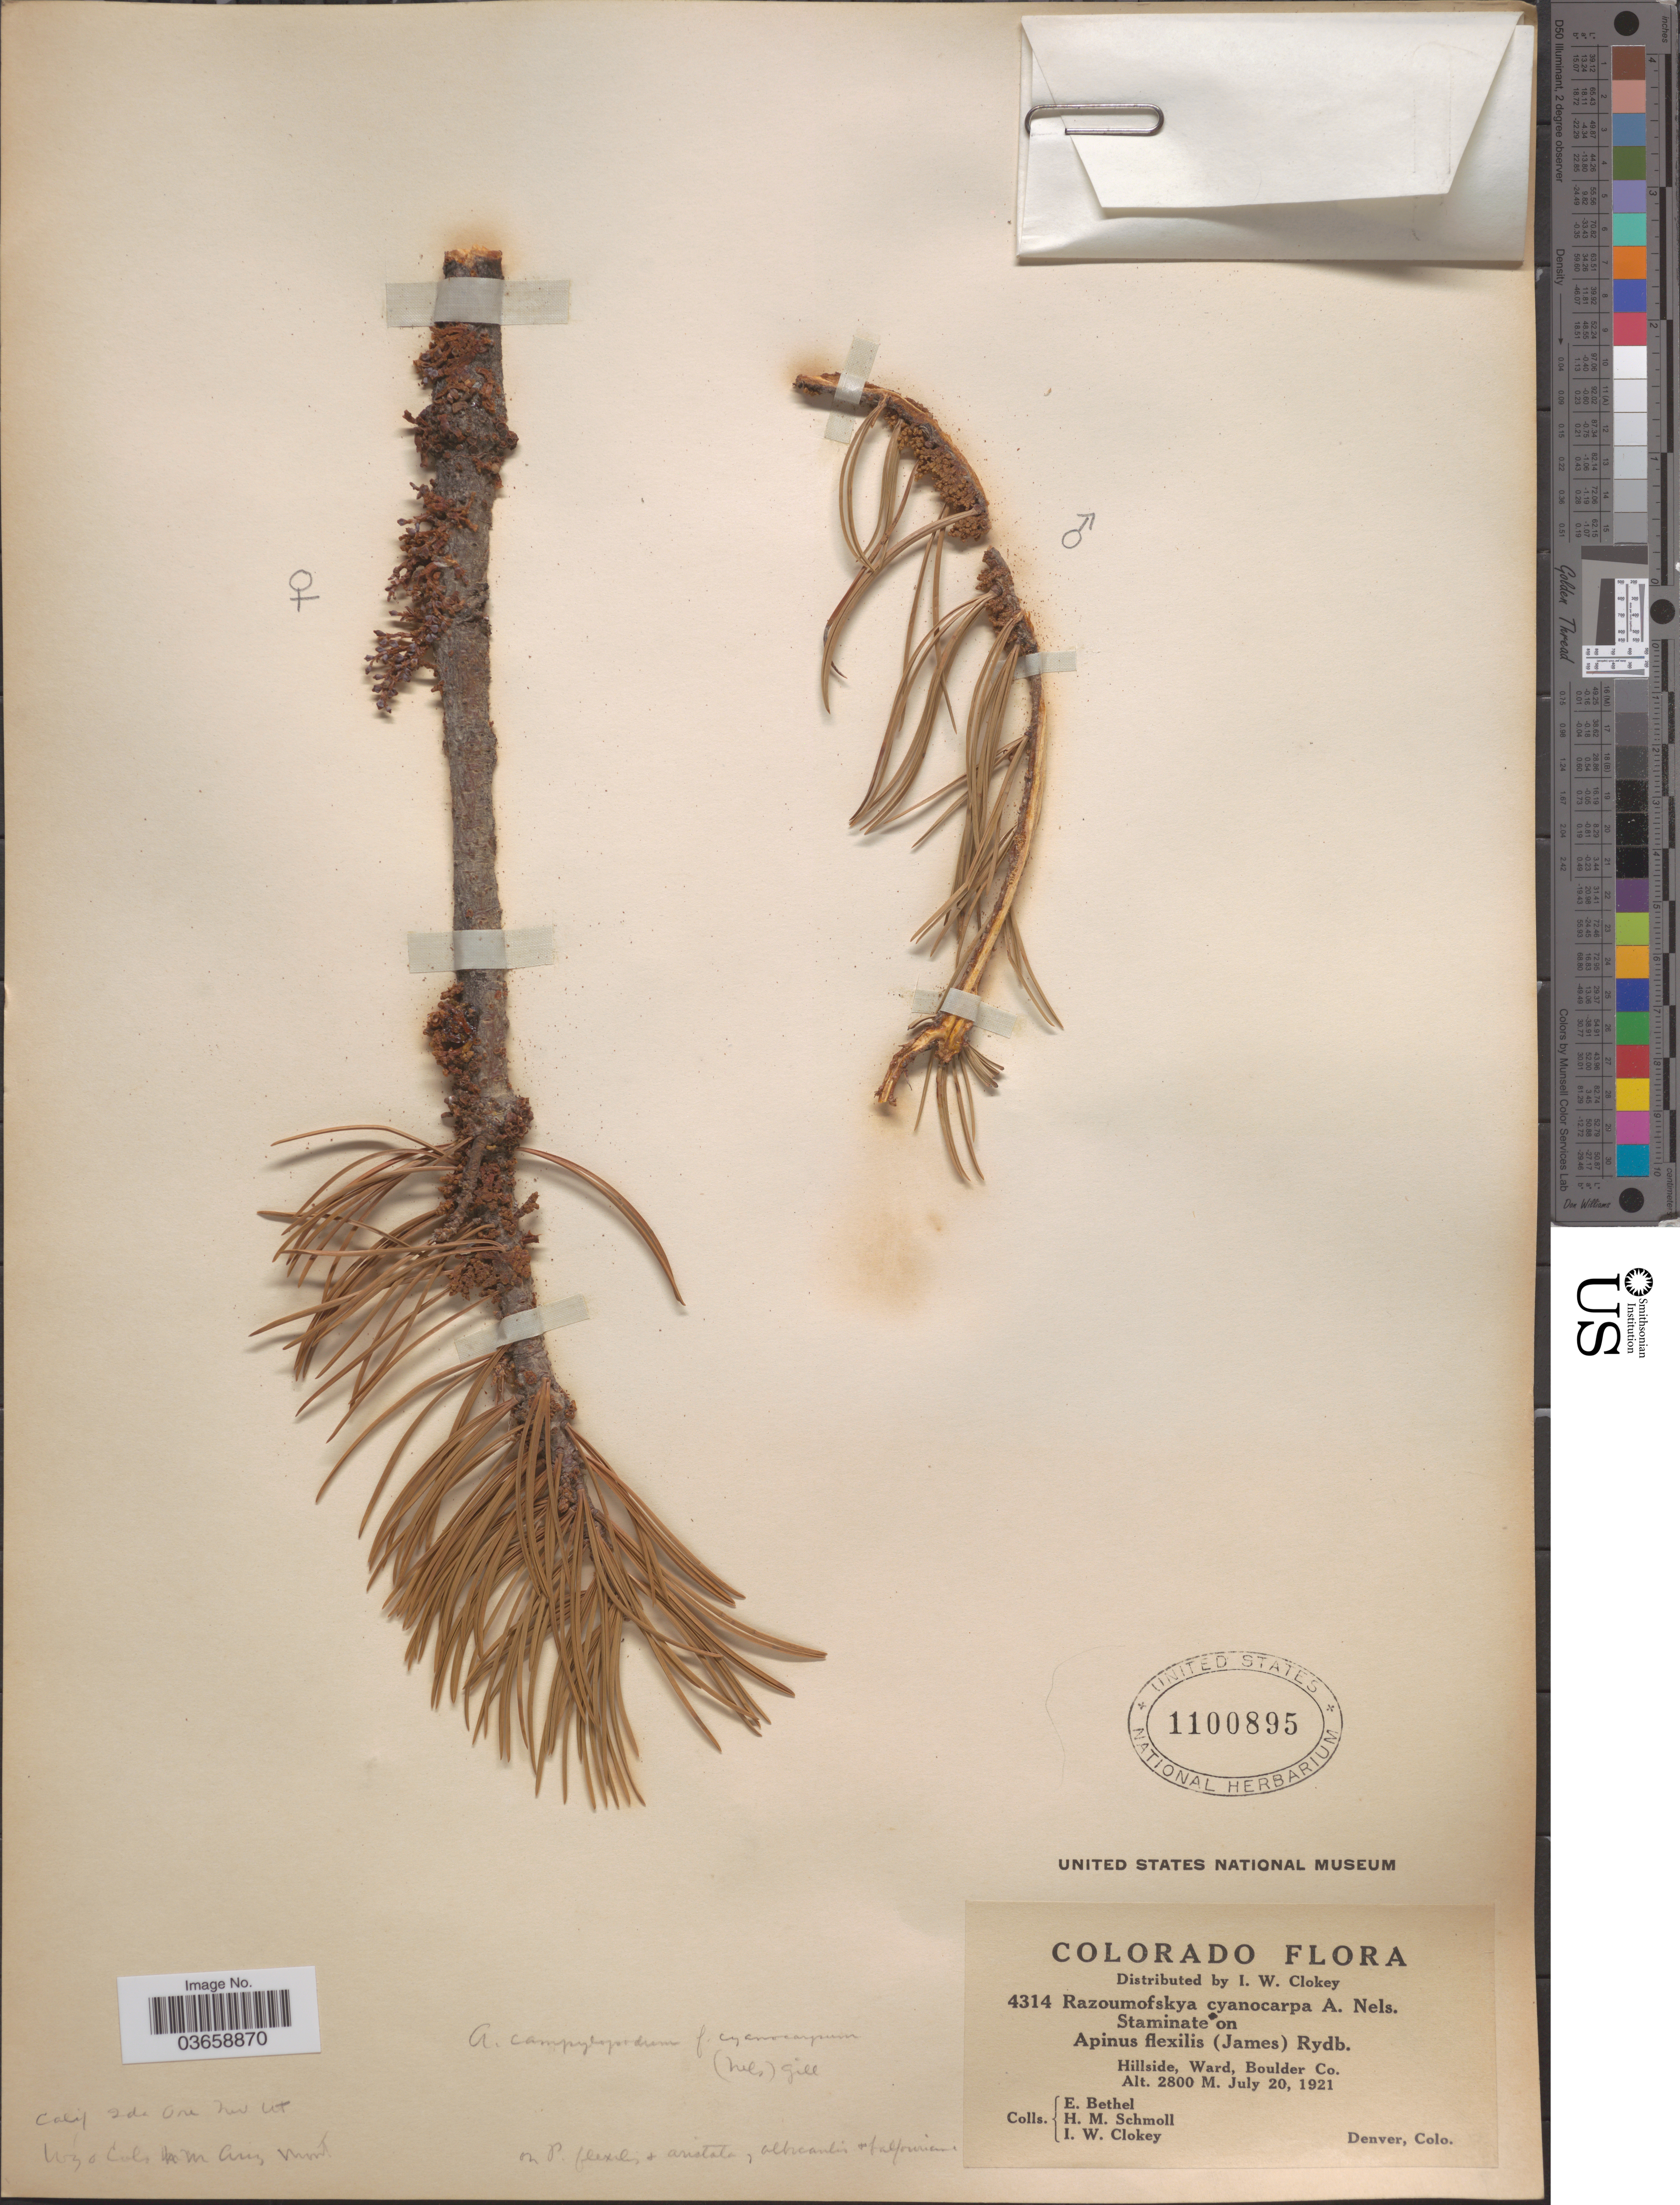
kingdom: Plantae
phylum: Tracheophyta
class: Magnoliopsida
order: Santalales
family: Viscaceae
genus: Arceuthobium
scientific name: Arceuthobium campylopodum f. cyanocarpum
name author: (A. Nelson) L.S. Gill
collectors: E. Bethel, H. Schmoll & I. W. Clokey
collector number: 4314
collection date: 1921-07-20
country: United States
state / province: Colorado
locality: Hillside, Ward, Boulder Co.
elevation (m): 2800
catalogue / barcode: US 1100895